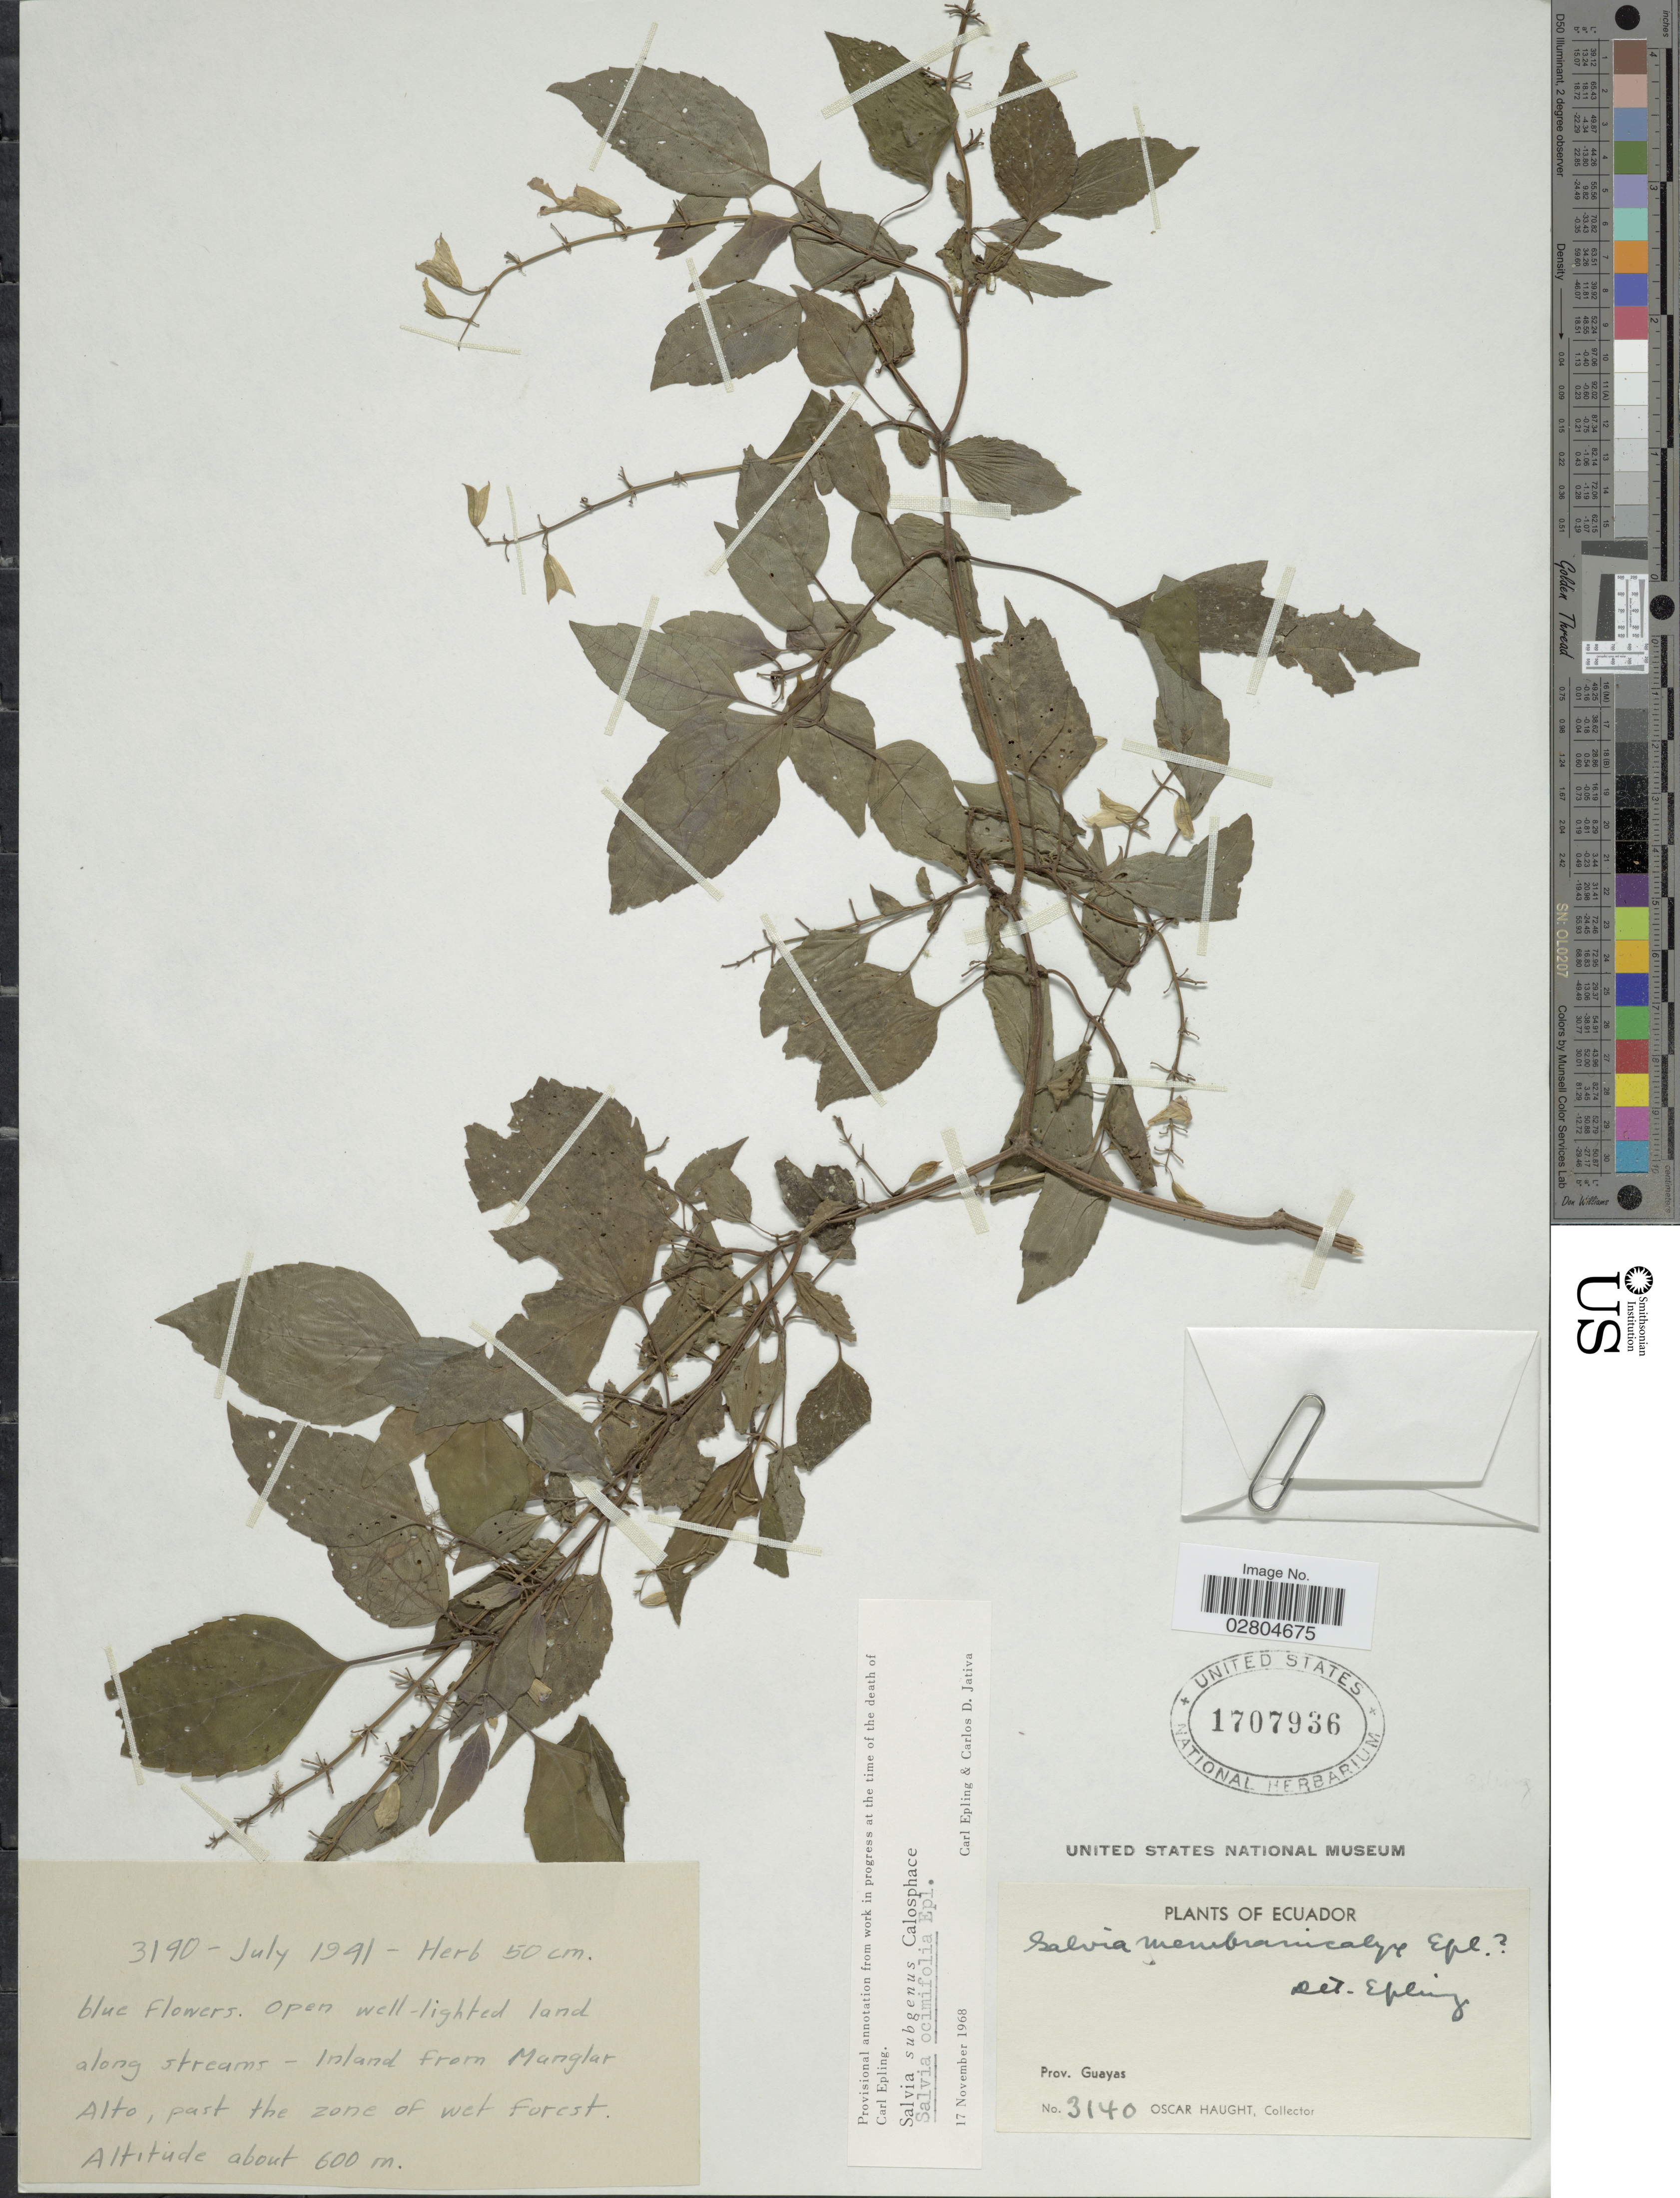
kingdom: Plantae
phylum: Tracheophyta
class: Magnoliopsida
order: Lamiales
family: Lamiaceae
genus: Salvia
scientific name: Salvia ocimifolia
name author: Epling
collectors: O. L. Haught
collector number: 3190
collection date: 1941-07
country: Ecuador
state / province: Guayas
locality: Inland from Manglar Alto, past the zone of wet forest.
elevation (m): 600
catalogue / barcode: US 1707936